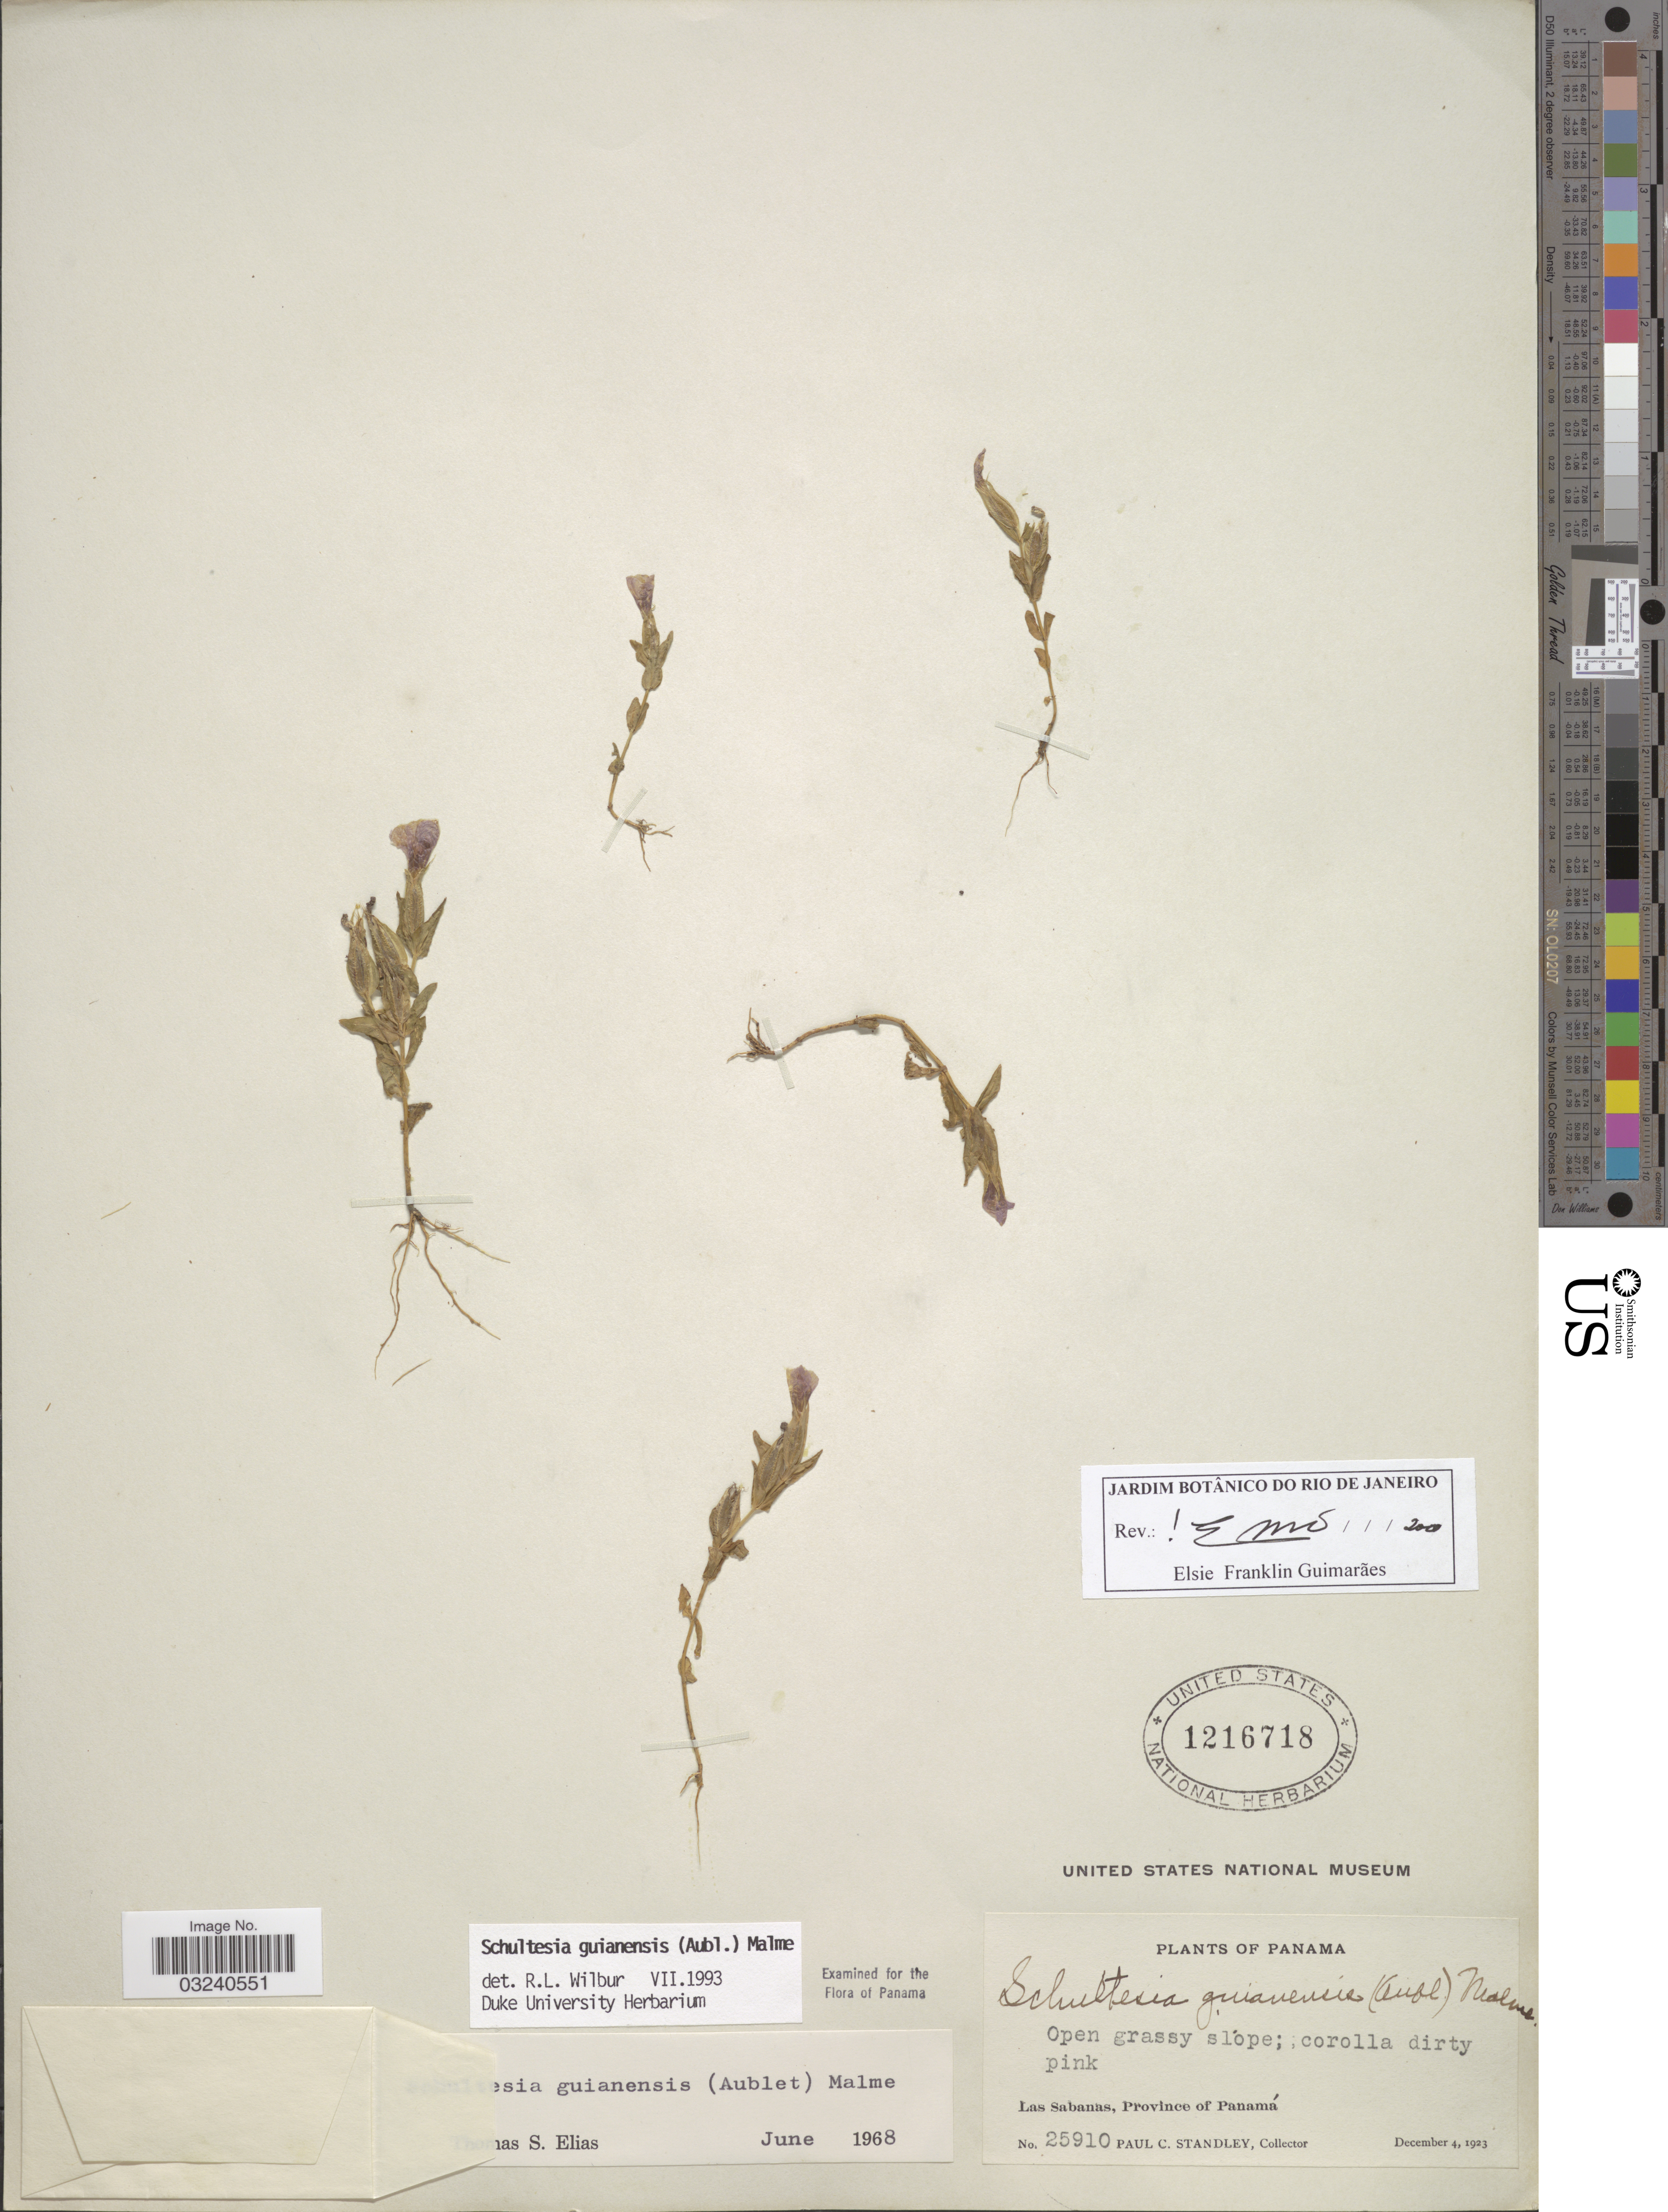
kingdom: Plantae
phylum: Tracheophyta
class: Magnoliopsida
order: Gentianales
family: Gentianaceae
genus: Schultesia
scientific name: Schultesia guianensis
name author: (Aubl.) Malme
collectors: P. C. Standley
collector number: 25910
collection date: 1923-12-04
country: Panama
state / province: Panamá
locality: Las Sabanas.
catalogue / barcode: US 1216718